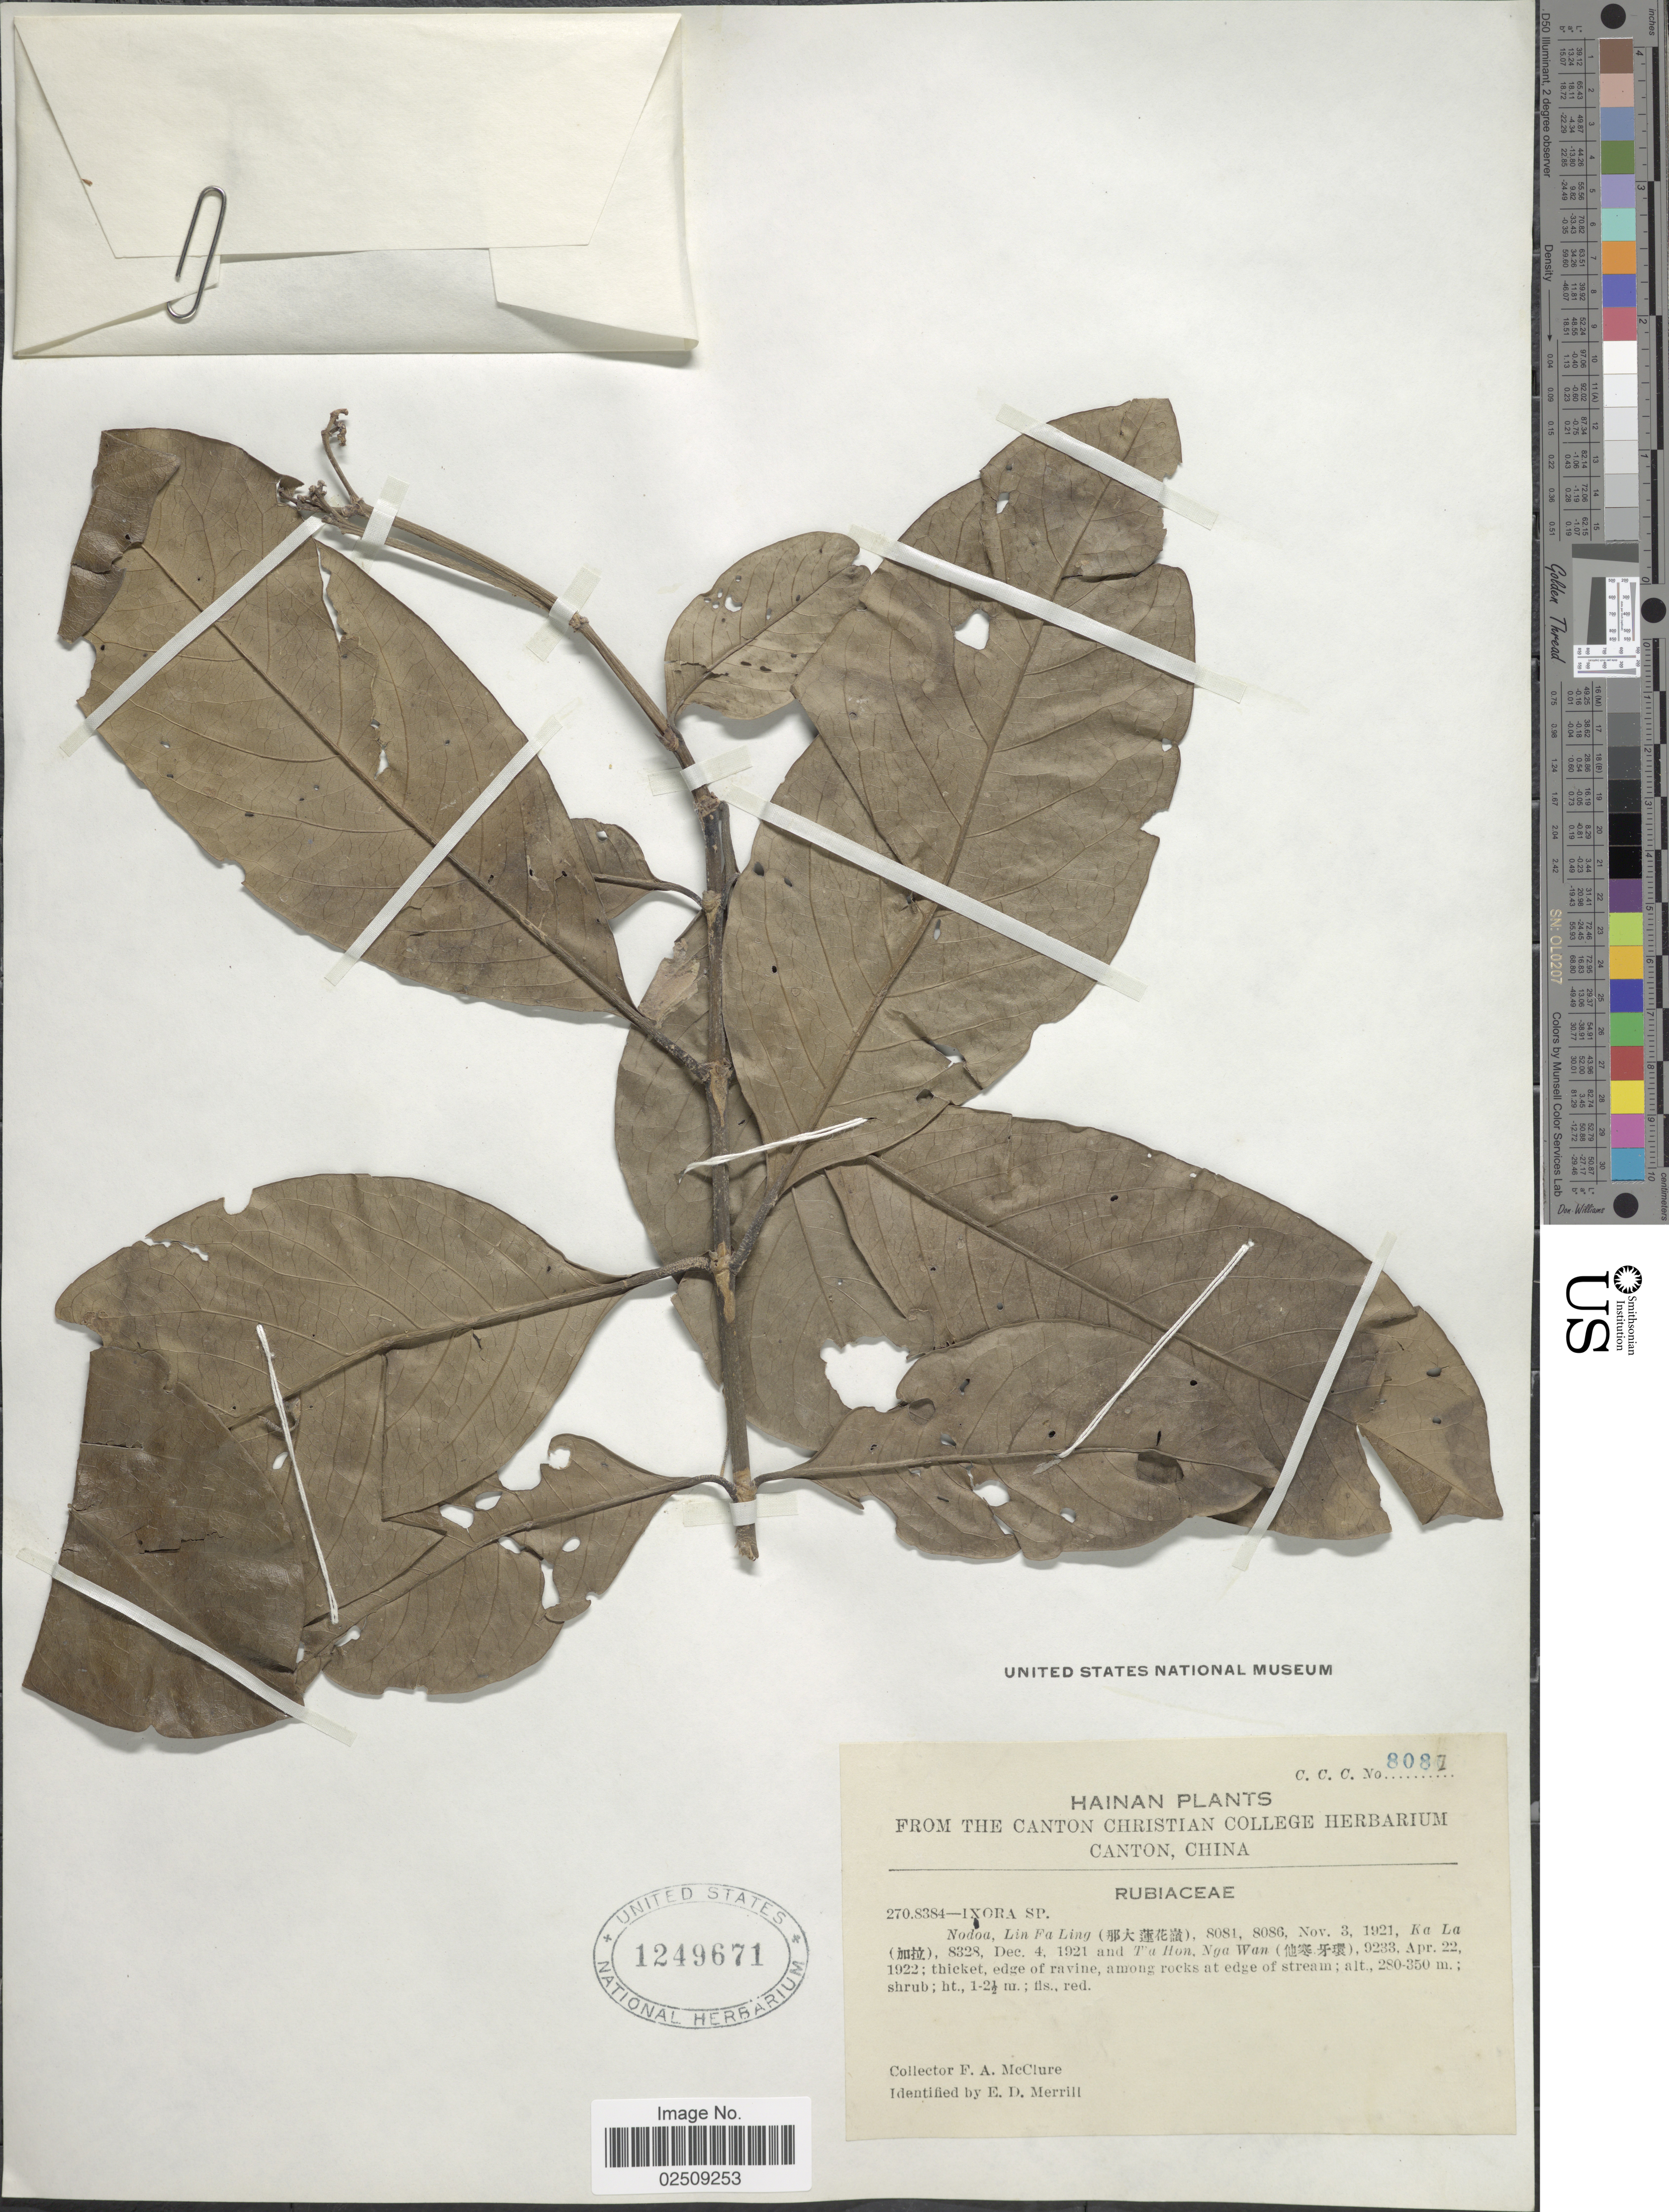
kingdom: Plantae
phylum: Tracheophyta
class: Magnoliopsida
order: Gentianales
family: Rubiaceae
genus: Ixora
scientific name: Ixora sp.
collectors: F. A. McClure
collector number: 8071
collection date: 1921-11-03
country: China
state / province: Hainan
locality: Nodoa, Lin Fa Ling.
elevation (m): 280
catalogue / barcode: US 1249671